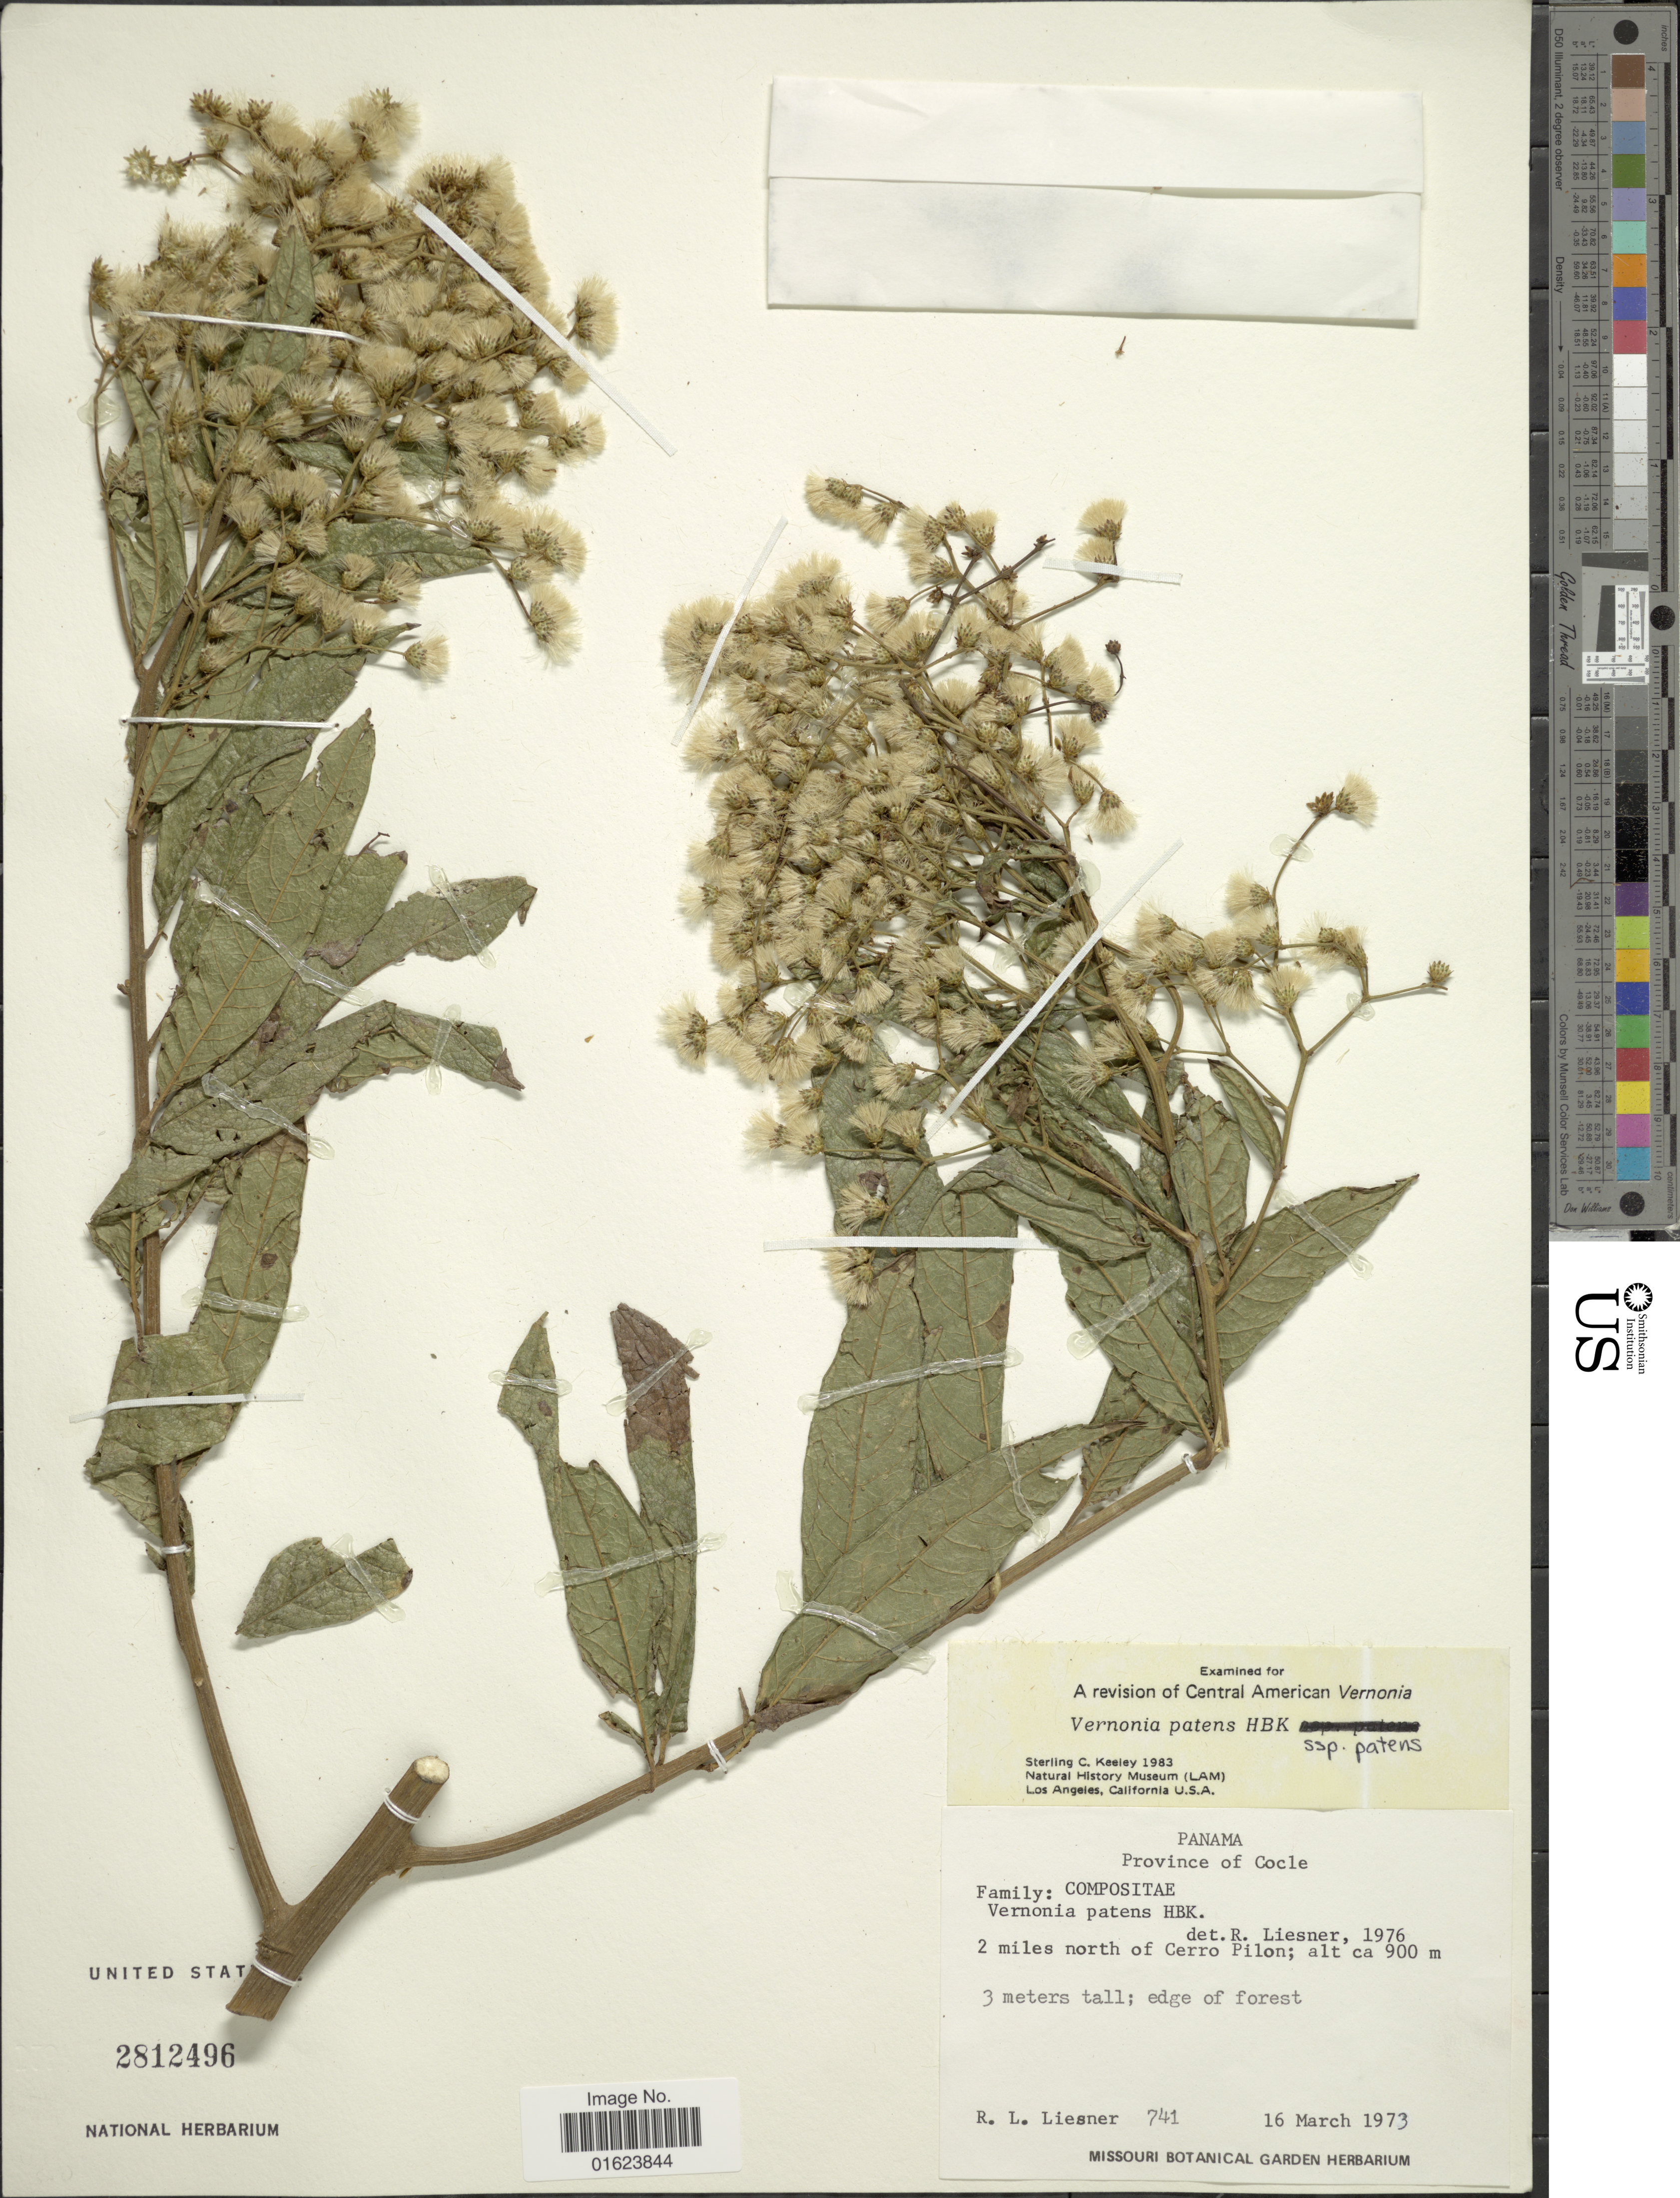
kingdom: Plantae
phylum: Tracheophyta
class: Magnoliopsida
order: Asterales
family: Asteraceae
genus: Vernonanthura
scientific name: Vernonanthura patens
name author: (Kunth) H. Rob.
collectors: R. L. Liesner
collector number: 741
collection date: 1973-03-16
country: Panama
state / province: Coclé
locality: Province of Cocle. 2 miles north of Cerro Pilon.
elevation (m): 900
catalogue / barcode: US 2812496